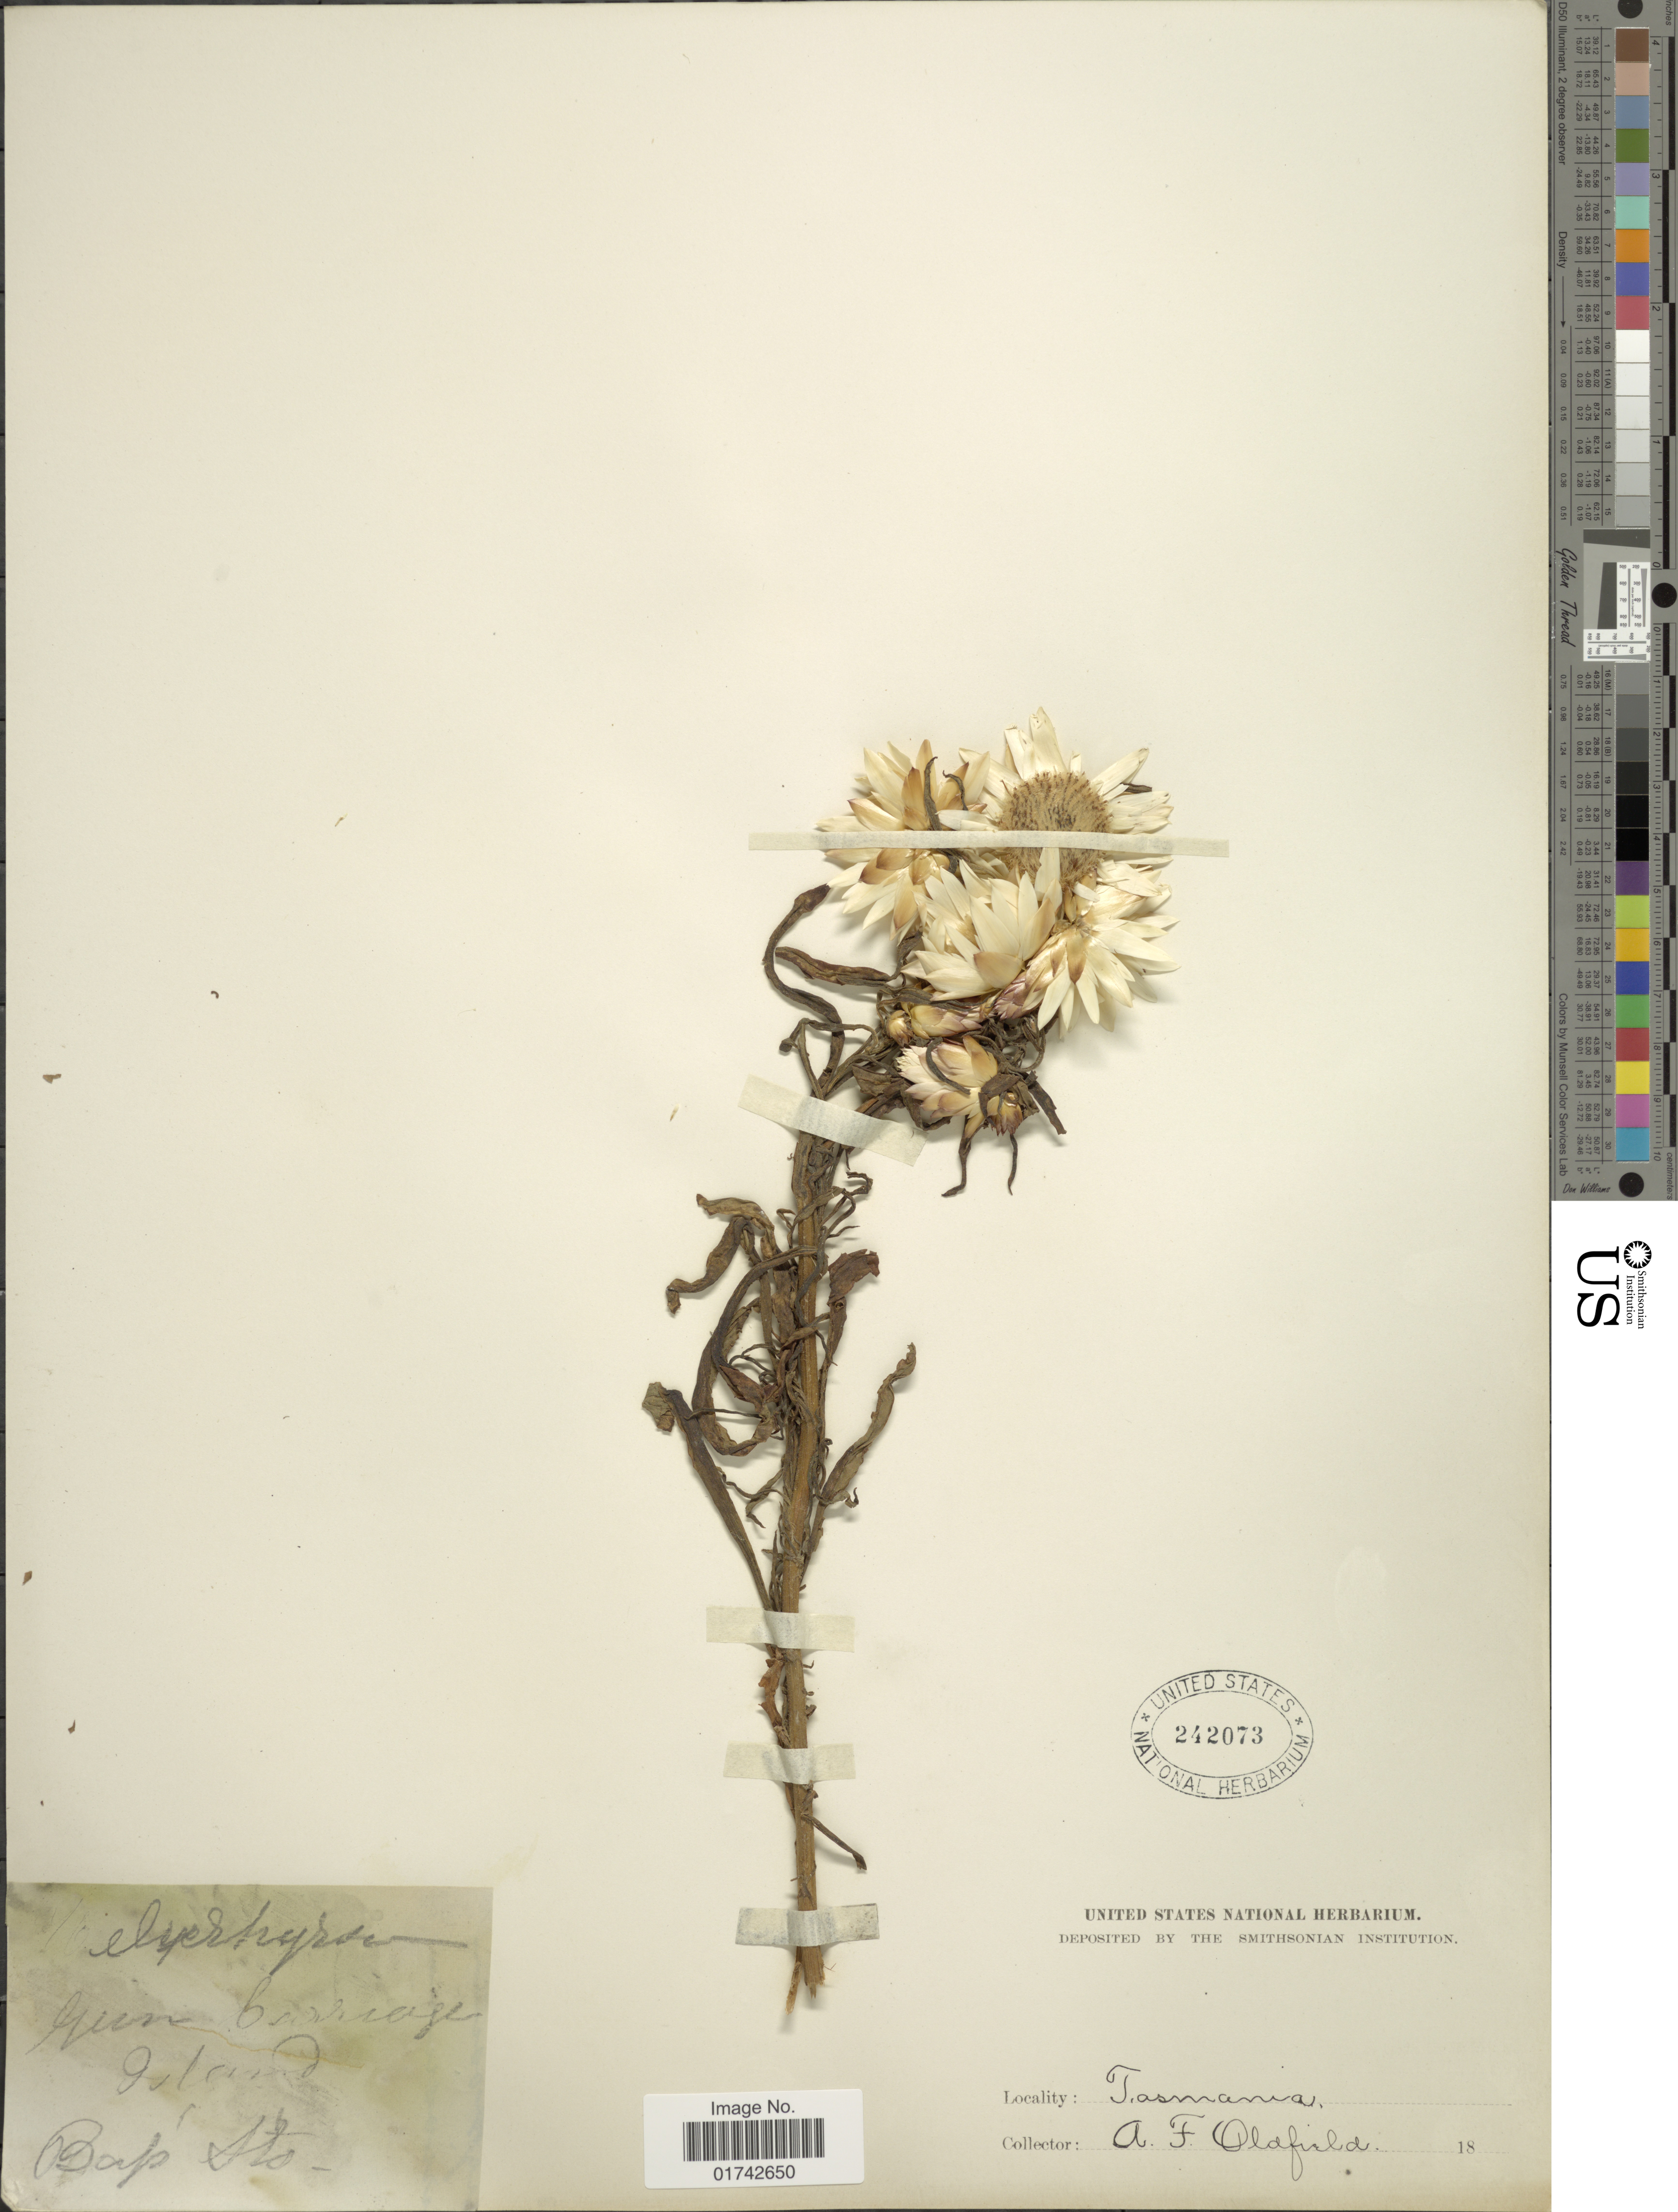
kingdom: Plantae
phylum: Tracheophyta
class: Magnoliopsida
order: Asterales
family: Asteraceae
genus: Helichrysum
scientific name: Helichrysum sp.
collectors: A. Oldfield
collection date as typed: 18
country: Australia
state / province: Tasmania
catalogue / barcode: US 242073